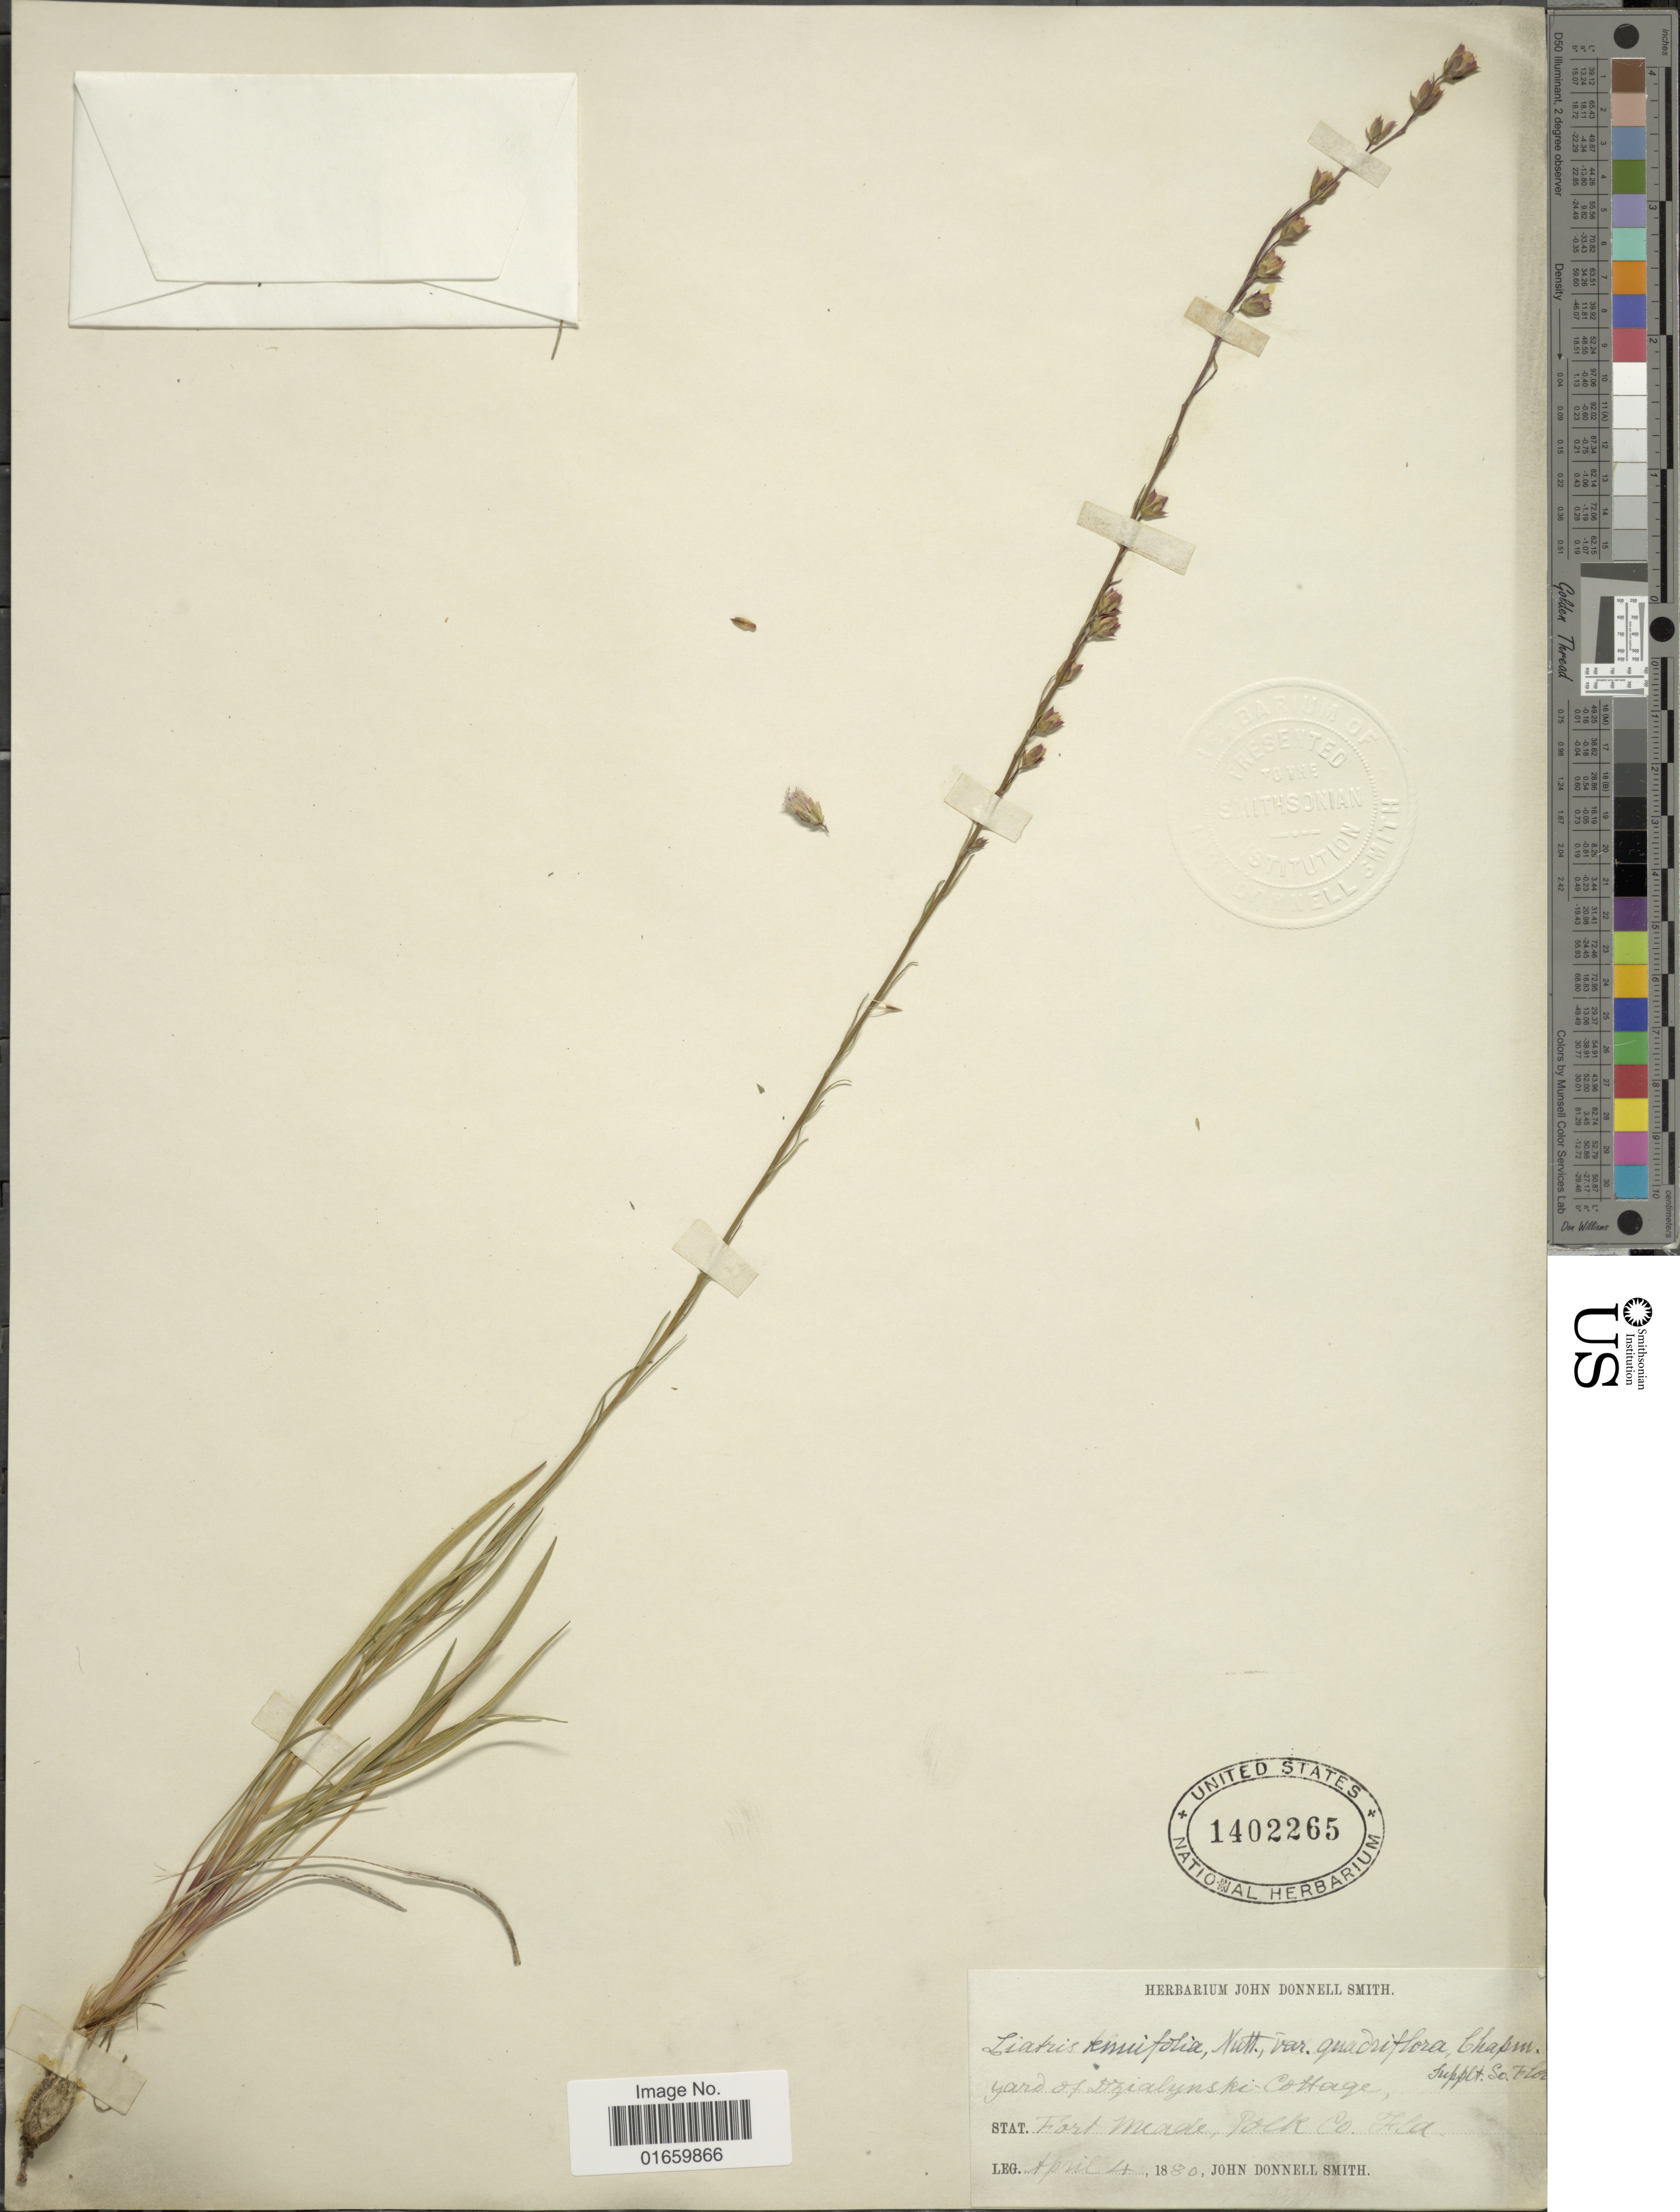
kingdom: Plantae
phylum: Tracheophyta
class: Magnoliopsida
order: Asterales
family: Asteraceae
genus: Liatris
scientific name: Liatris tenuifolia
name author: Nutt.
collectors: J. Donnell Smith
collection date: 1880-04-04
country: United States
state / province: Florida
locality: Stat. Fort Meade, Polk co. Fla.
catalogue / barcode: US 1402265